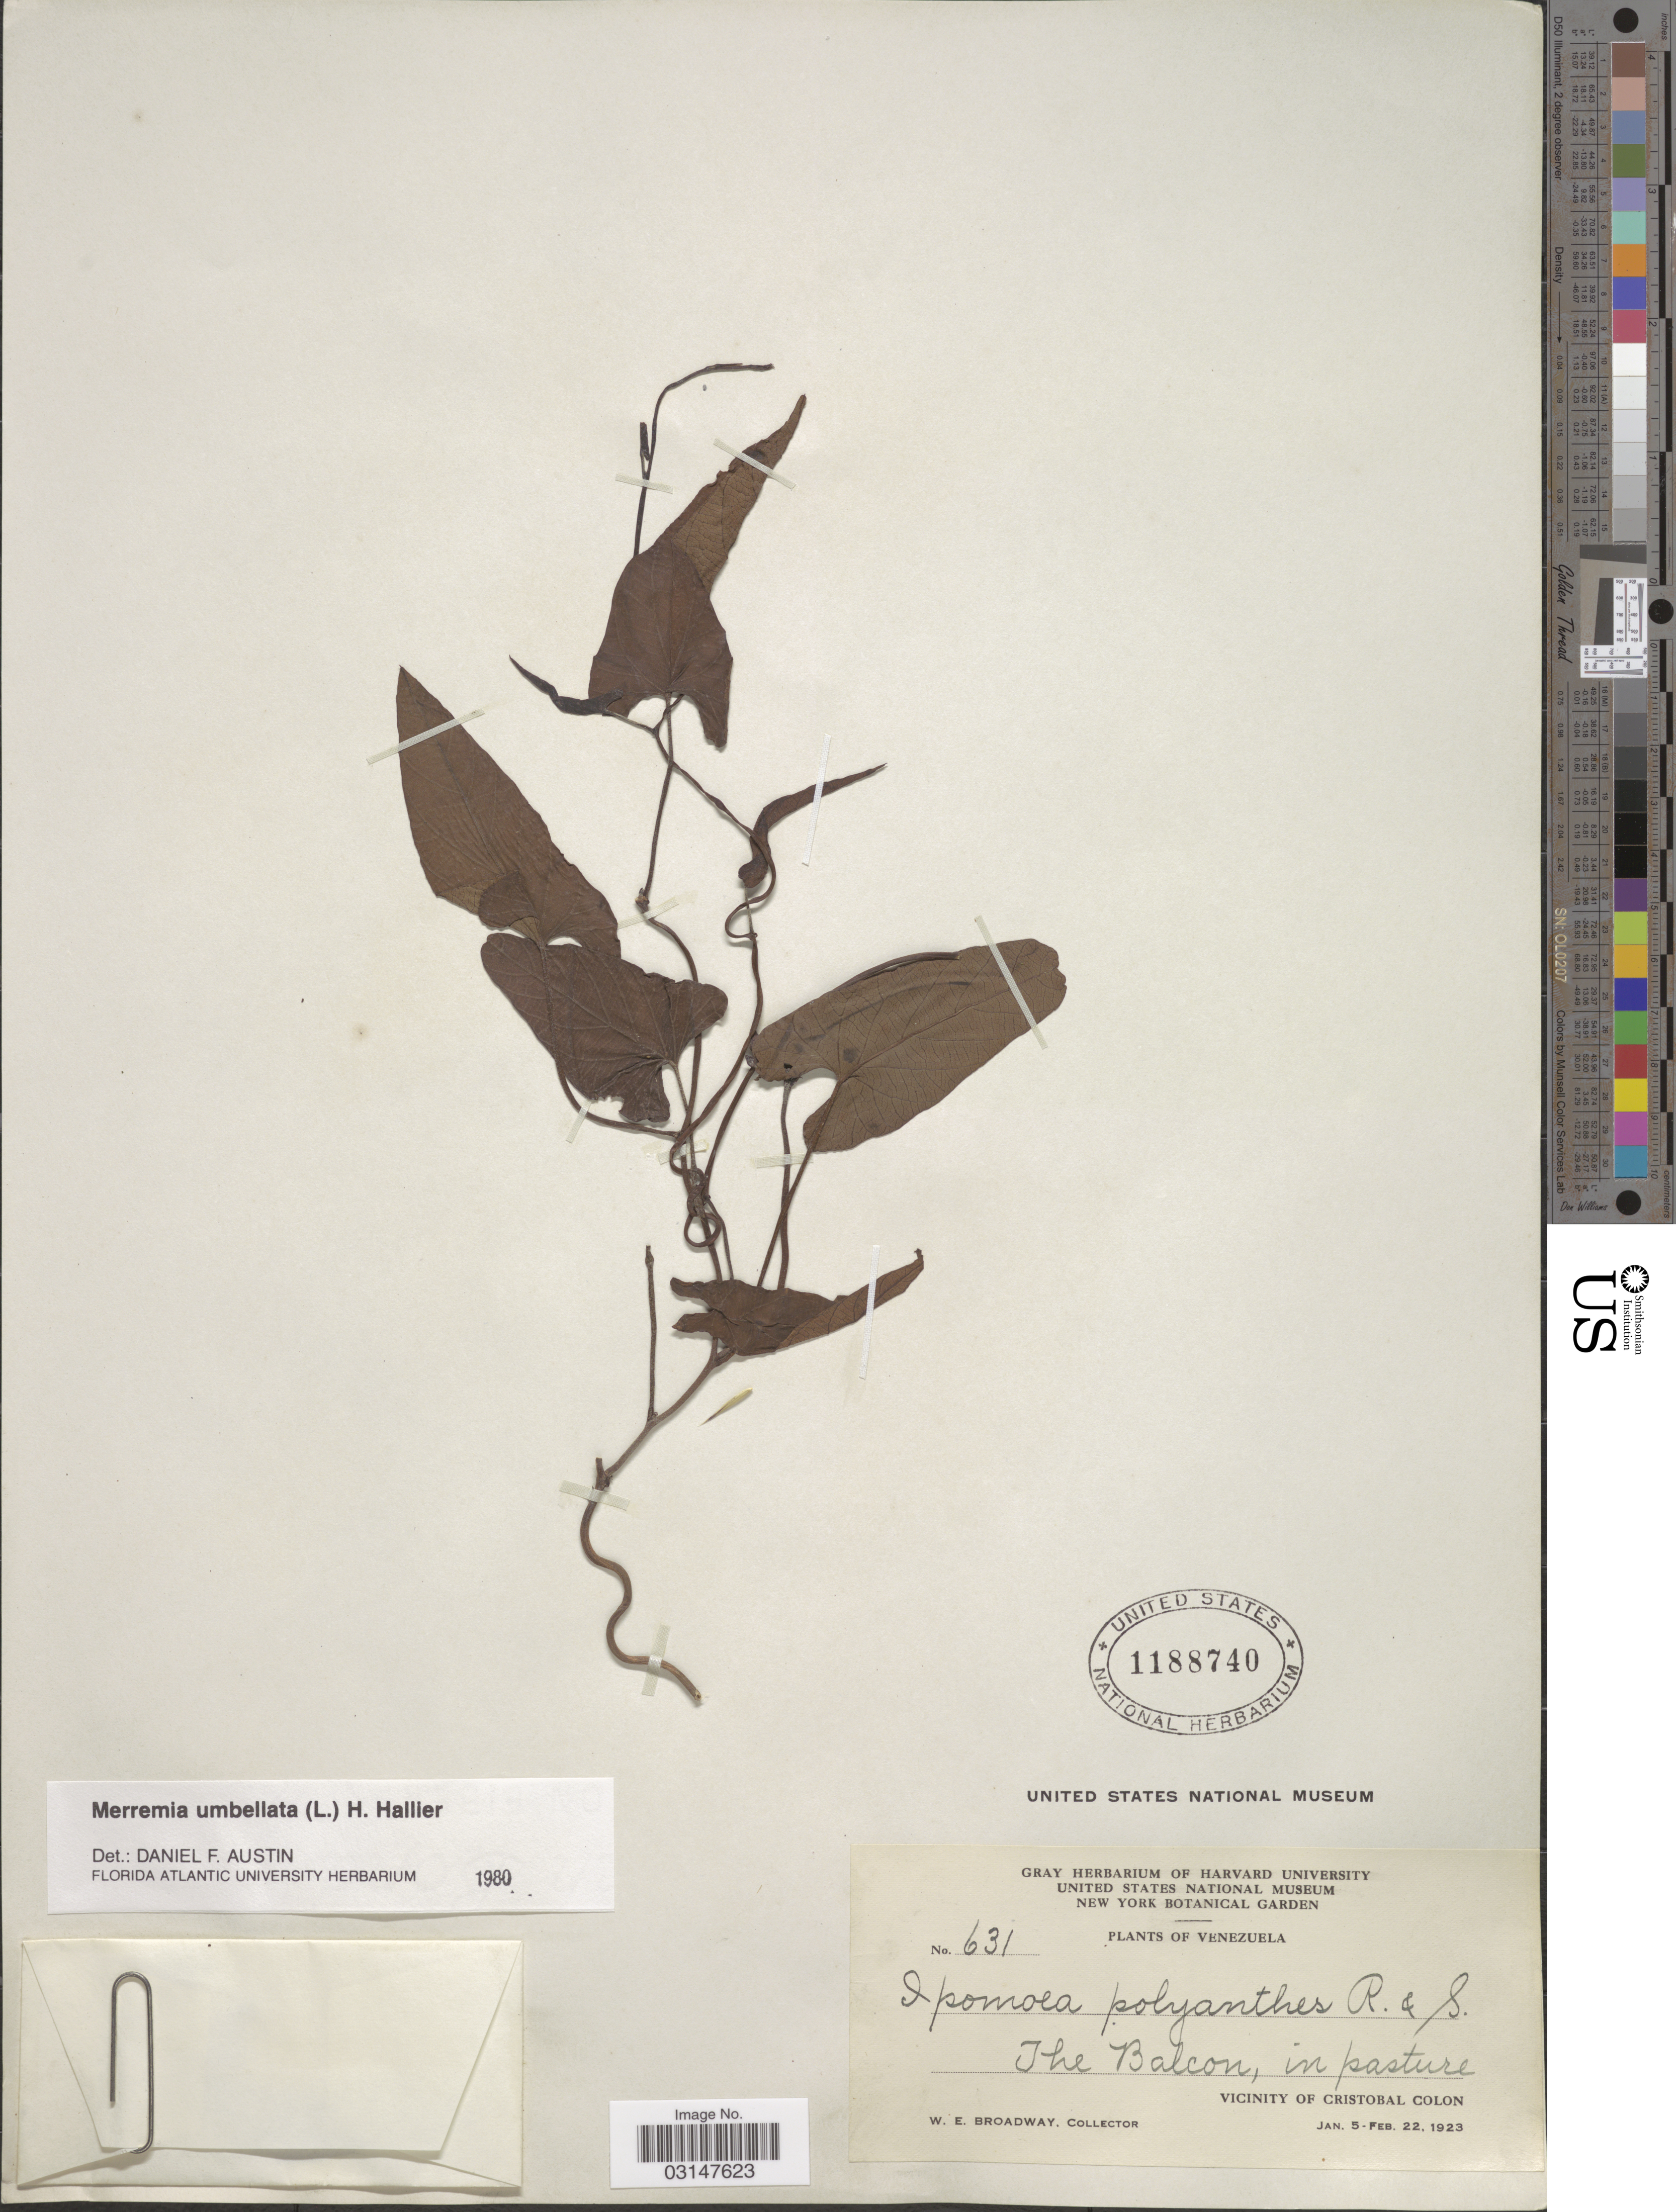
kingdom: Plantae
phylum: Tracheophyta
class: Magnoliopsida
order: Solanales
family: Convolvulaceae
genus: Camonea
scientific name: Camonea umbellata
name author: (L.) A. R. Simões & Staples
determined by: Strong, Mark T., (BOT), Smithsonian Institution - National Museum of Natural History (UNITED STATES)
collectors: W. E. Broadway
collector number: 631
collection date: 1923-01-05/1923-02-22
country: Venezuela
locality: The Balcon, Vicinity of Cristobal Colon.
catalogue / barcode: US 1188740